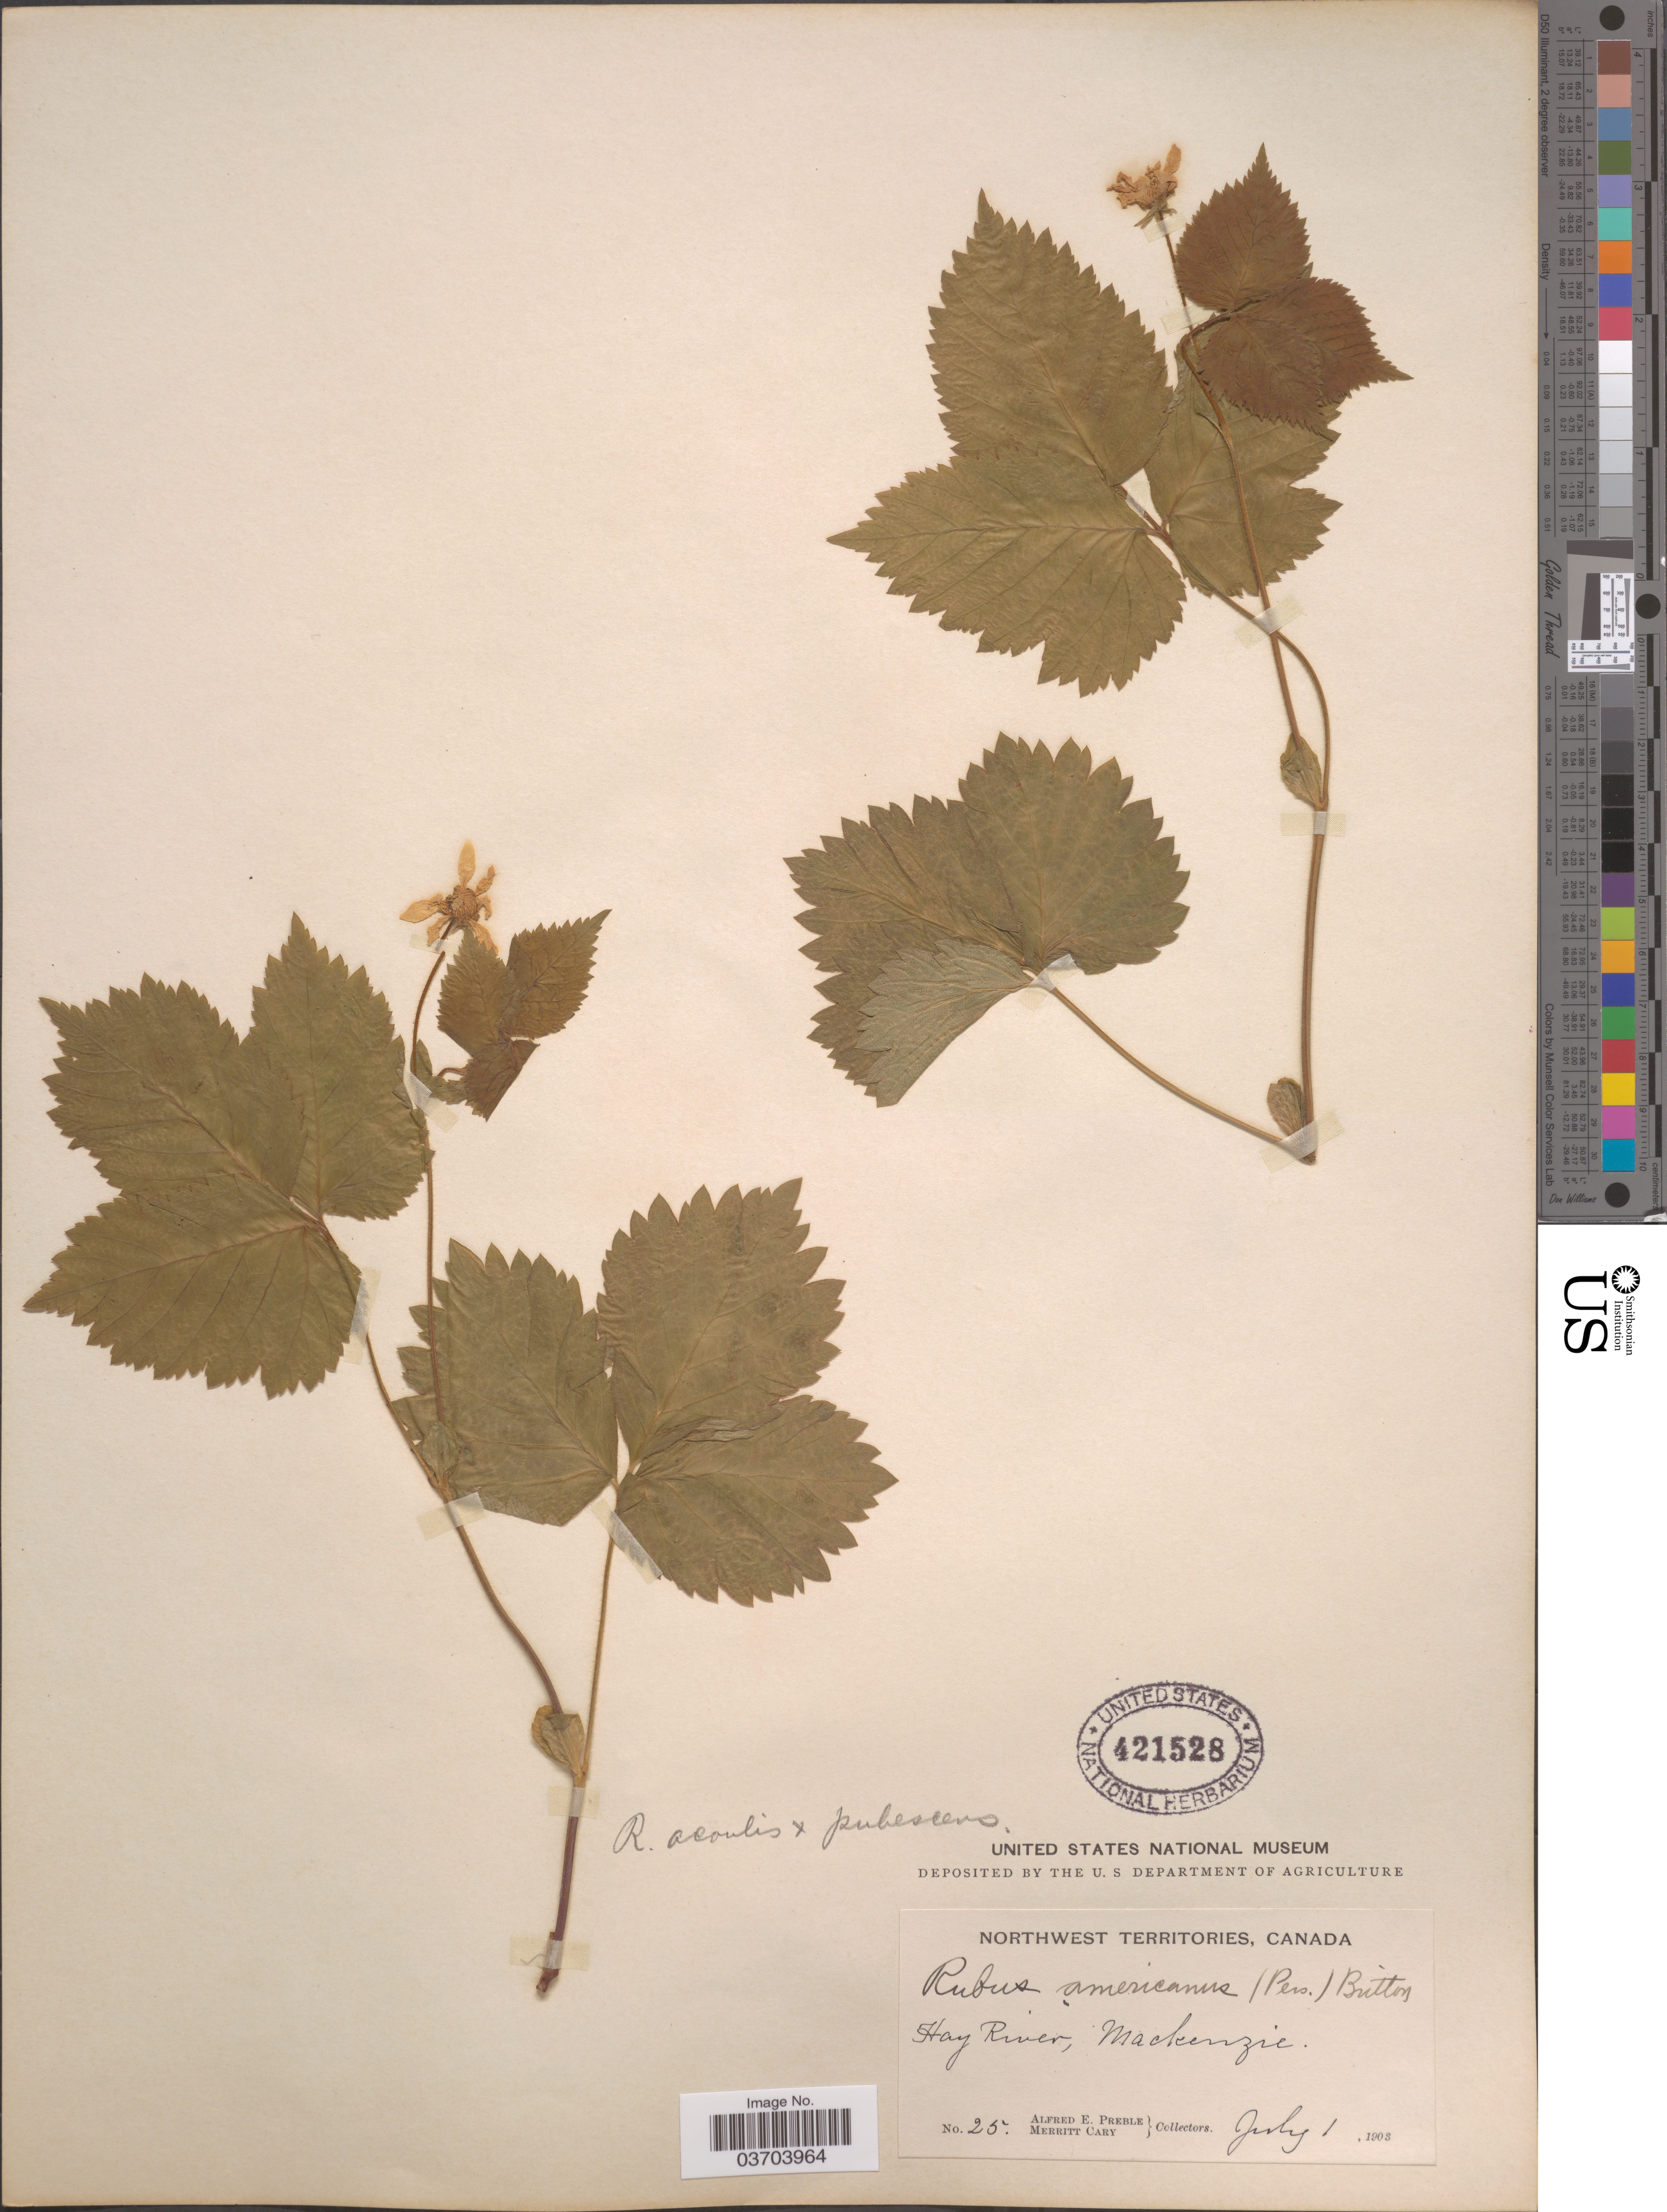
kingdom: Plantae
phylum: Tracheophyta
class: Magnoliopsida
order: Rosales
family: Rosaceae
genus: Rubus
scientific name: Rubus acaulis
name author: Michx.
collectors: A. Preble & M. Cary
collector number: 25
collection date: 1903-07-01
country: Canada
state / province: Northwest Territories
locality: Hay River, Mackenzie.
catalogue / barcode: US 421528